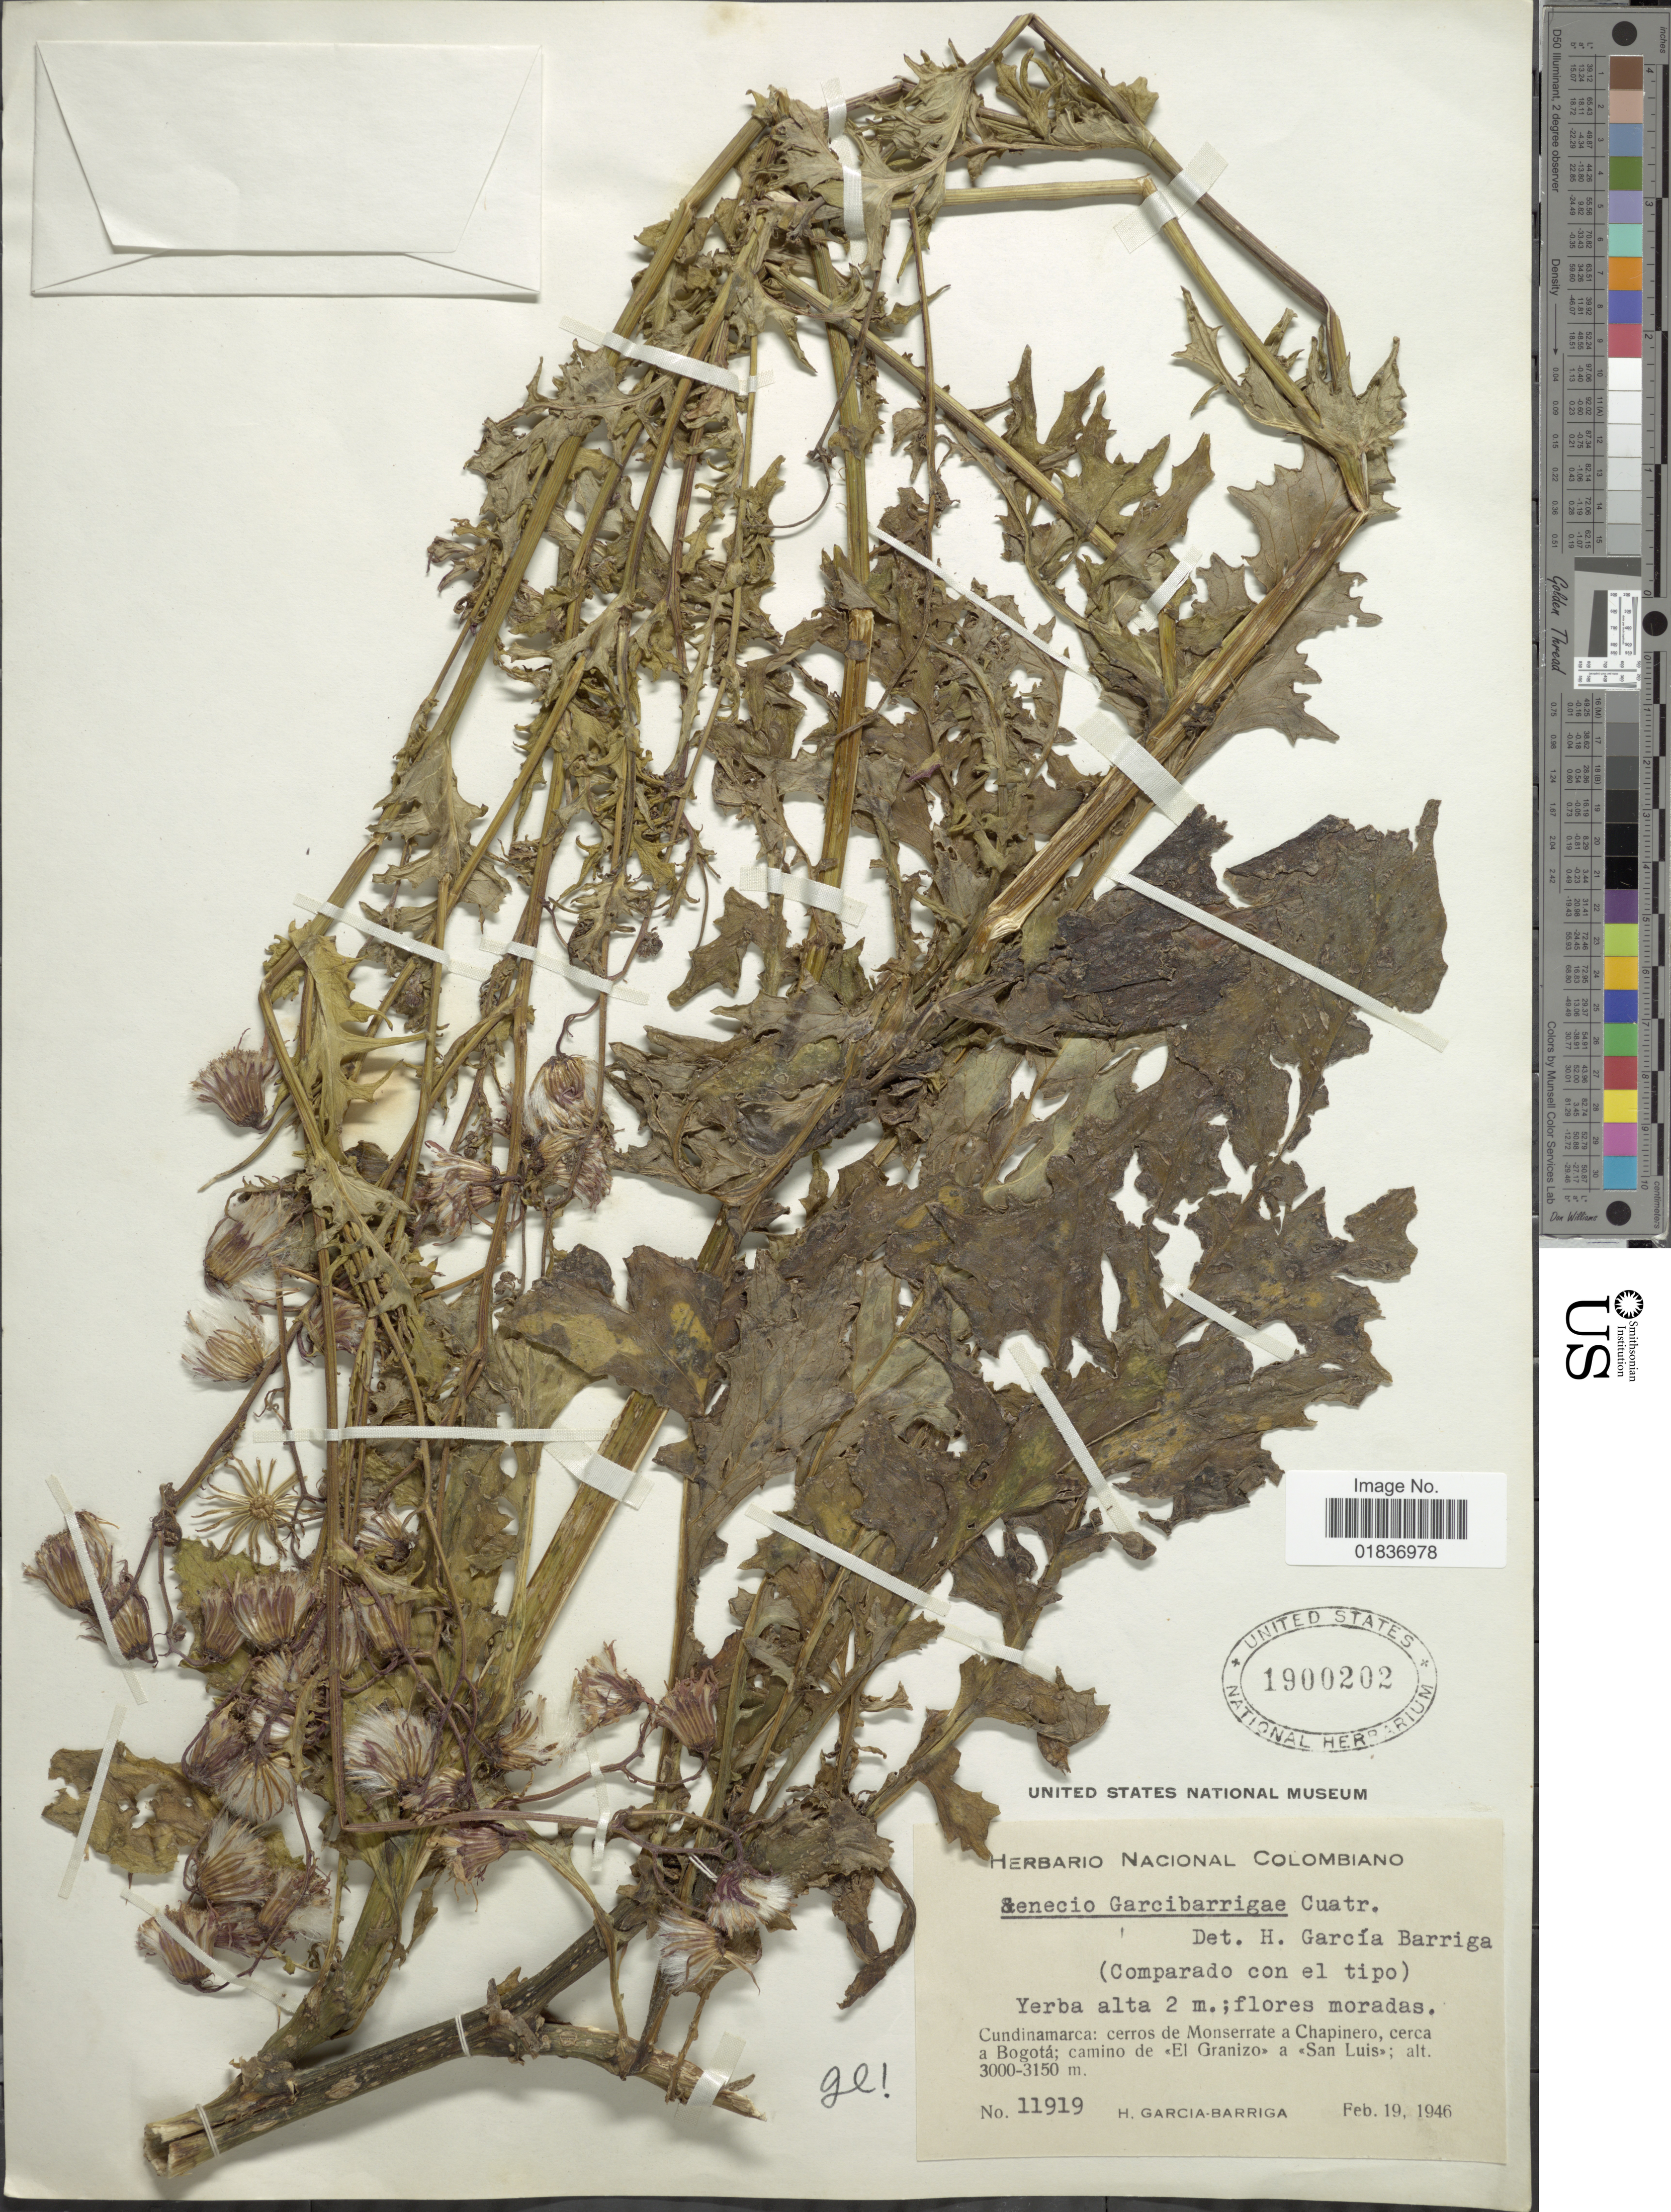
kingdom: Plantae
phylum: Tracheophyta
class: Magnoliopsida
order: Asterales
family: Asteraceae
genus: Senecio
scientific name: Senecio garcibarrigae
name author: Cuatrec.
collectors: H. García Barriga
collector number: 11919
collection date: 1946-02-19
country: Colombia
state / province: Cundinamarca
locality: Cundinamarca: cerros de Monserrate a Chapinero, cerca a Bogota; camino de El Granizo a San Luis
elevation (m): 3000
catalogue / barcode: US 1900202